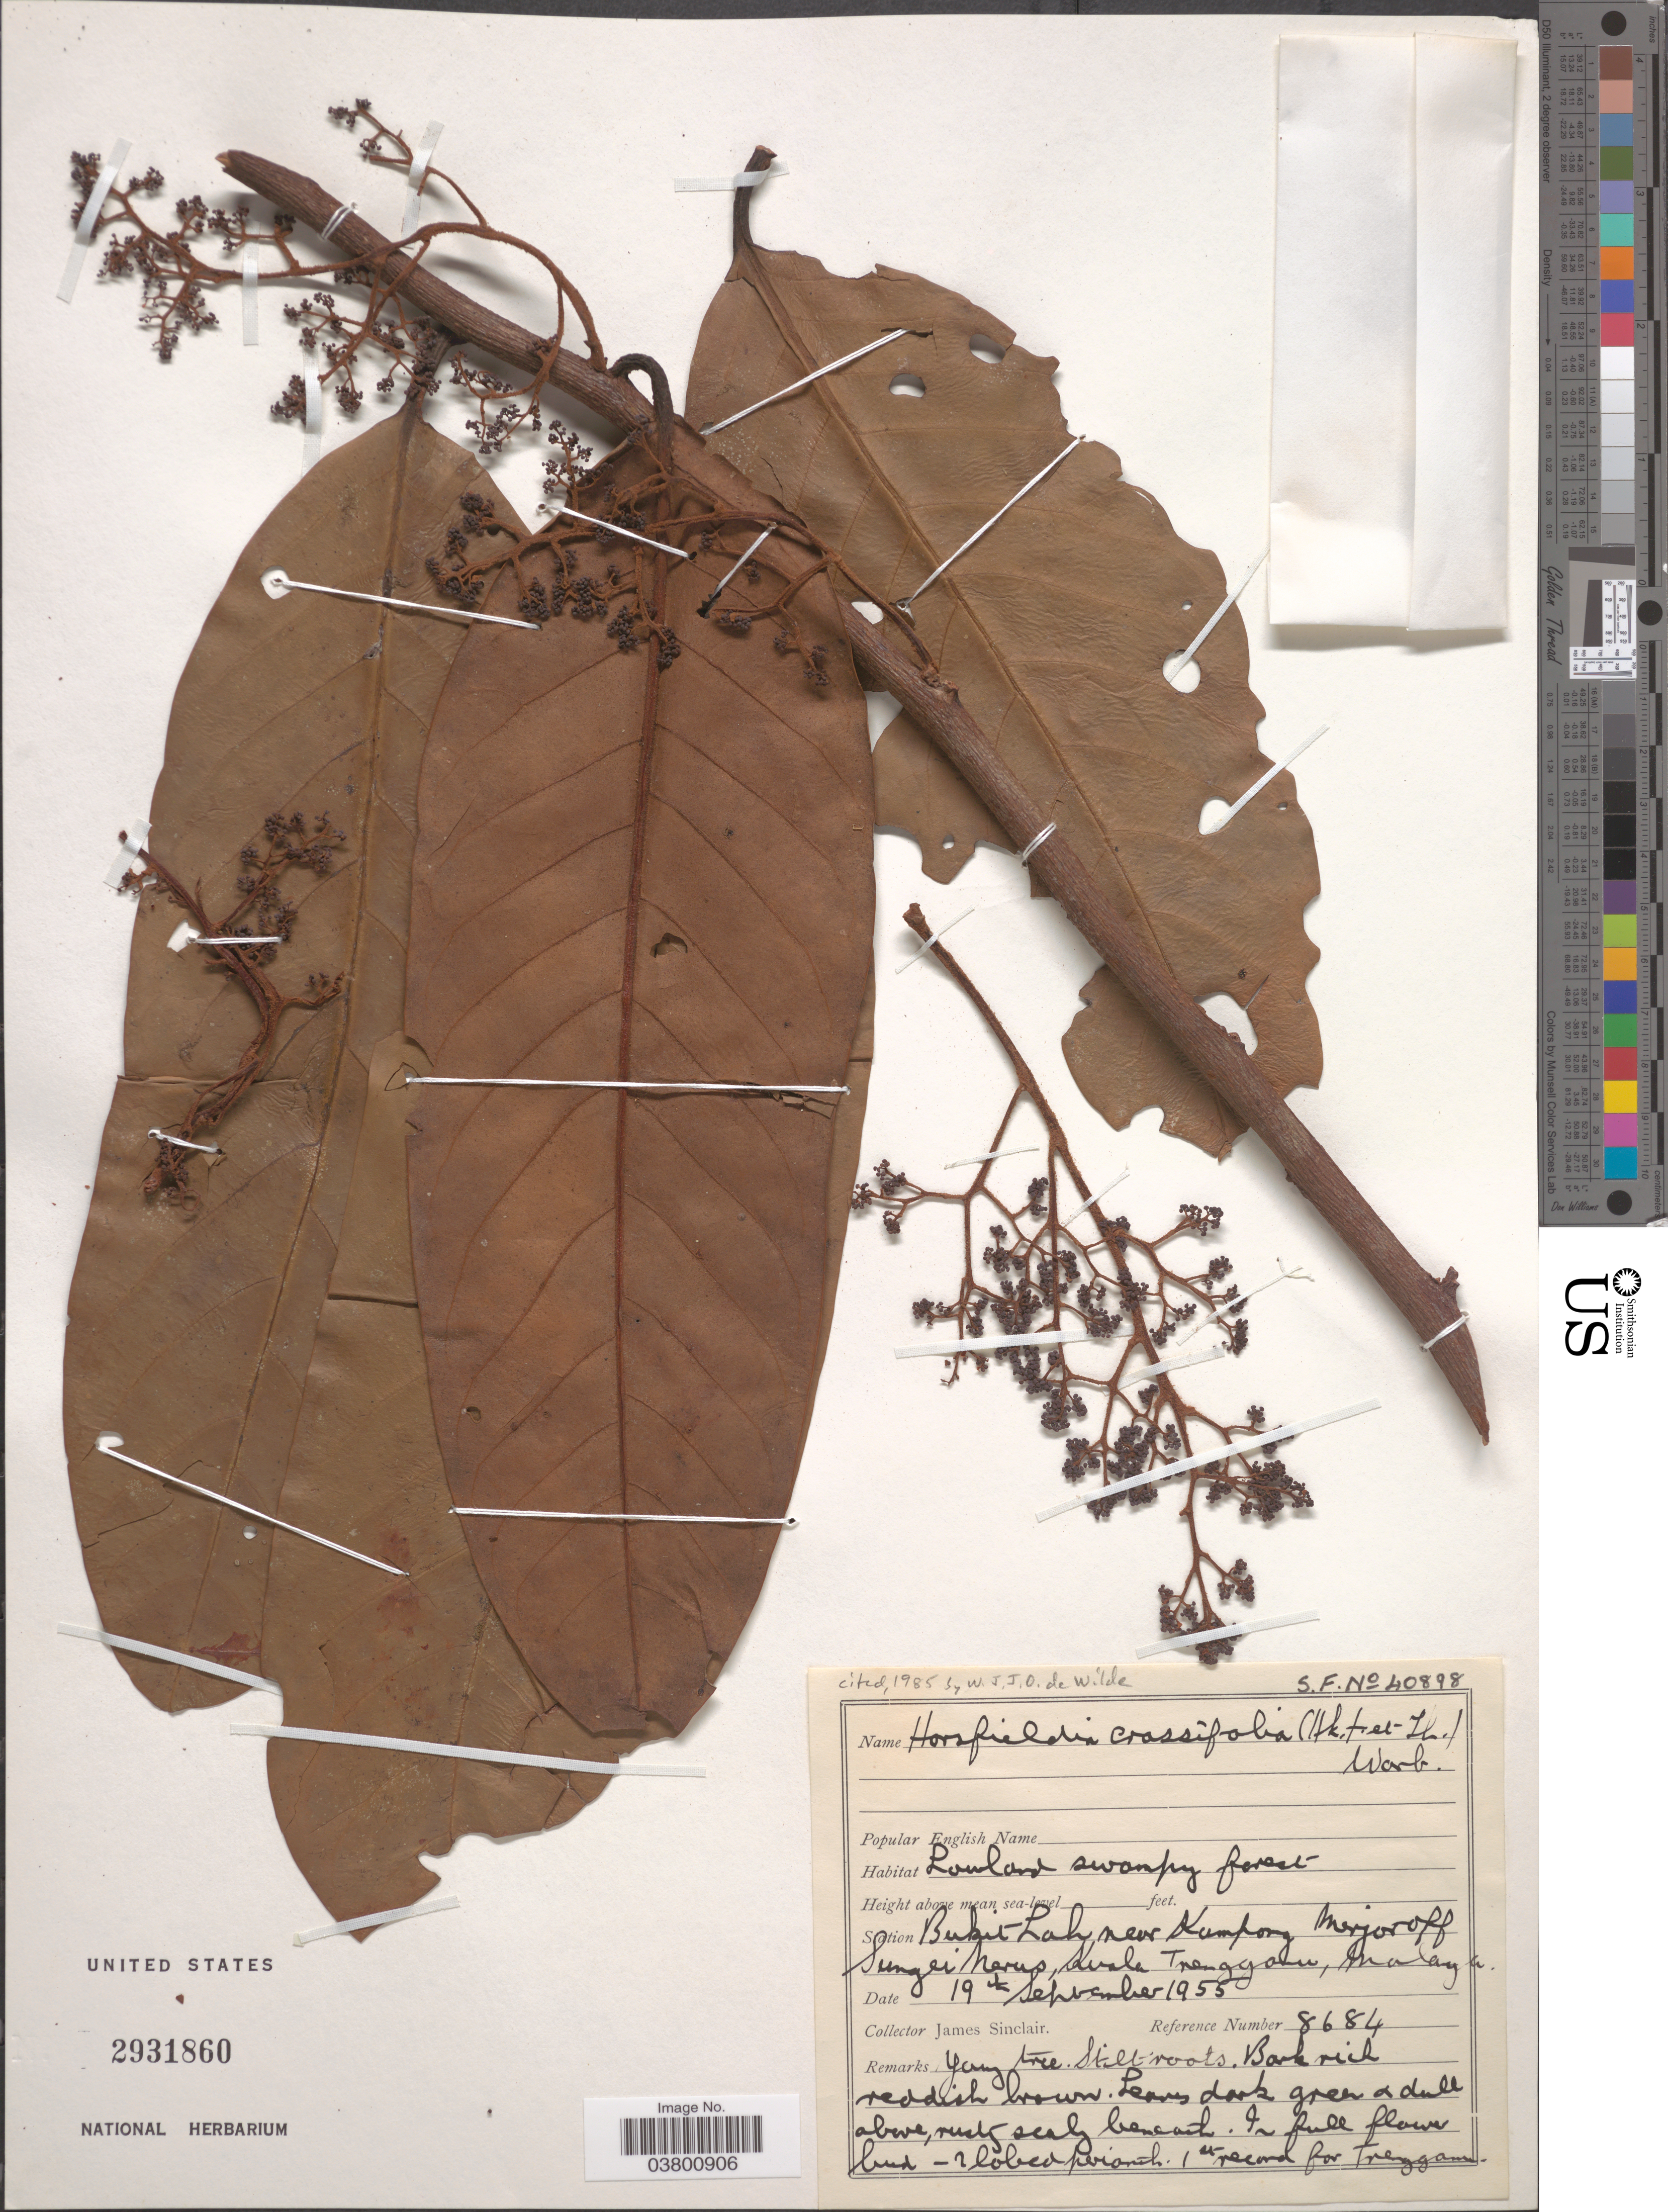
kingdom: Plantae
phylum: Tracheophyta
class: Magnoliopsida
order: Magnoliales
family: Myristicaceae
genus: Horsfieldia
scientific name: Horsfieldia crassifolia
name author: (Hook. f. & Thomson) Warb.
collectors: J. Sinclair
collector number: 8684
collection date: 1955-09-19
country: Malaysia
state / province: Terengganu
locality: Station Bukit Lahneor Kampong Majoroff Sungei Nerus, Kuala Trengganu, Malaya. [interpreted]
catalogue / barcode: US 2931860